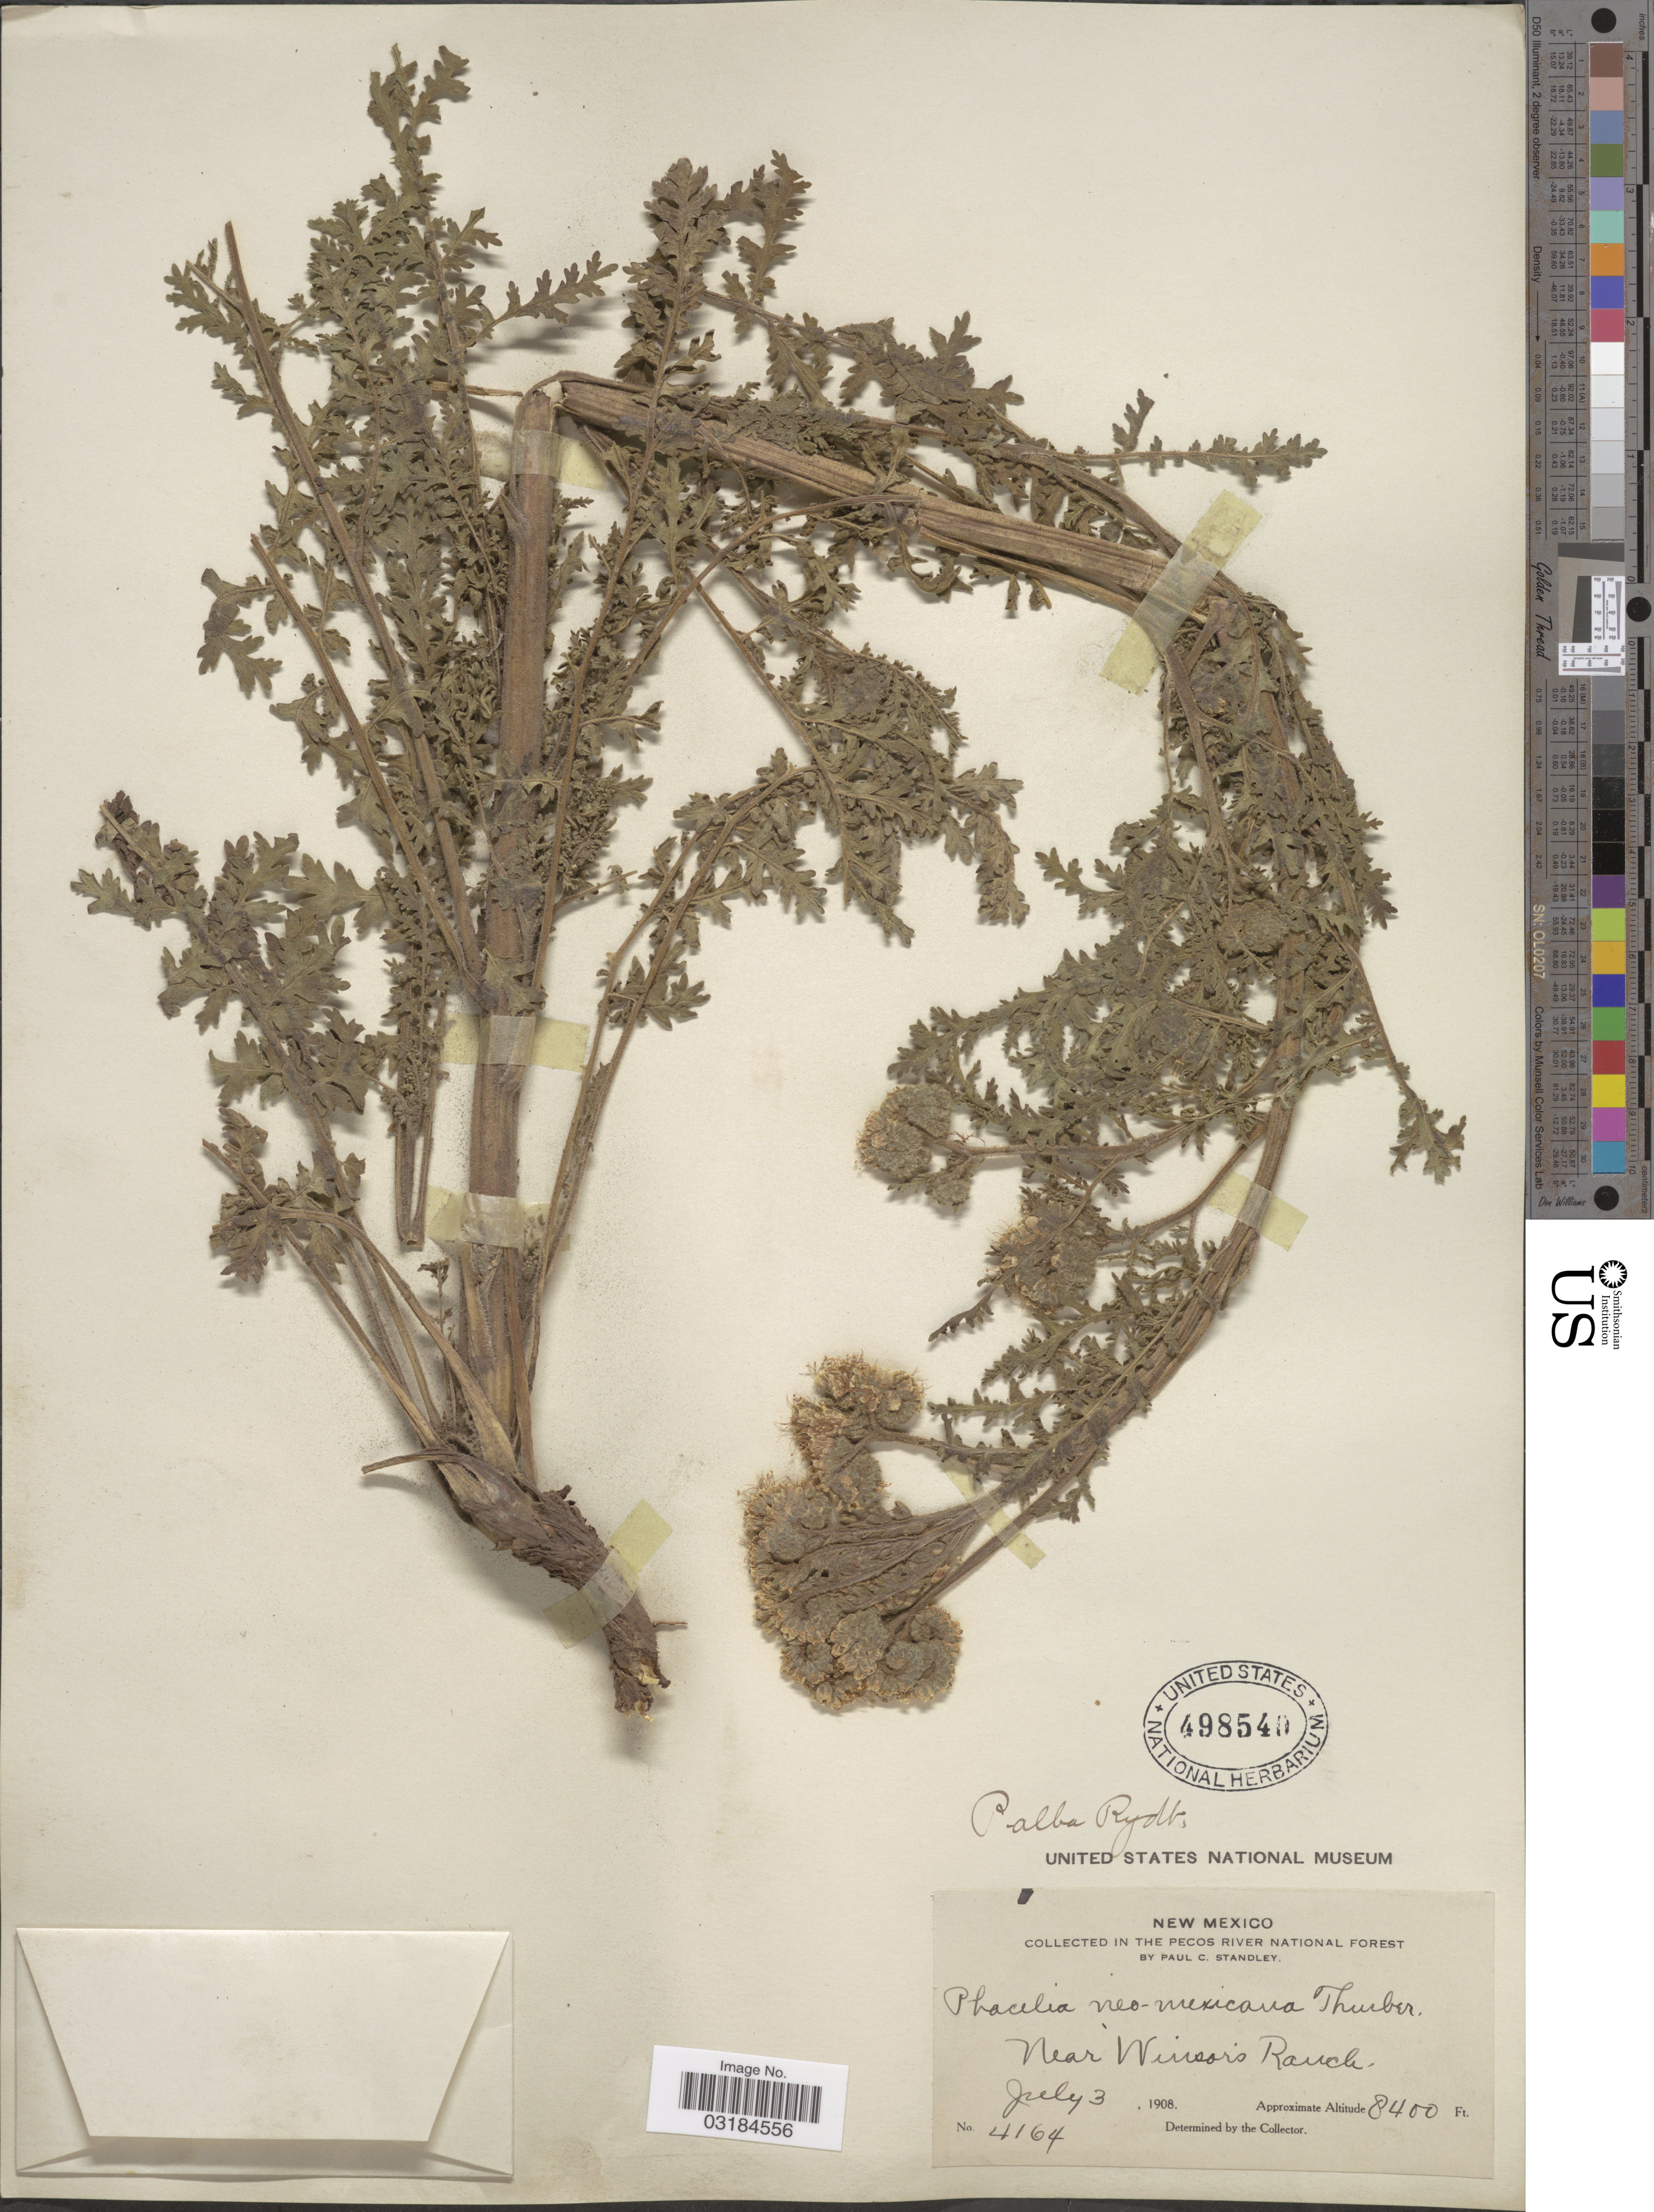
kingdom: Plantae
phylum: Tracheophyta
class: Magnoliopsida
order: Boraginales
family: Hydrophyllaceae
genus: Phacelia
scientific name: Phacelia alba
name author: Rydb.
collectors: P. C. Standley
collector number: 4164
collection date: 1908-07-03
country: United States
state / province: New Mexico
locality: In the Pecos River National Forest. Near Winsor's Ranch.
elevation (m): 2560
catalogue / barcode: US 498540